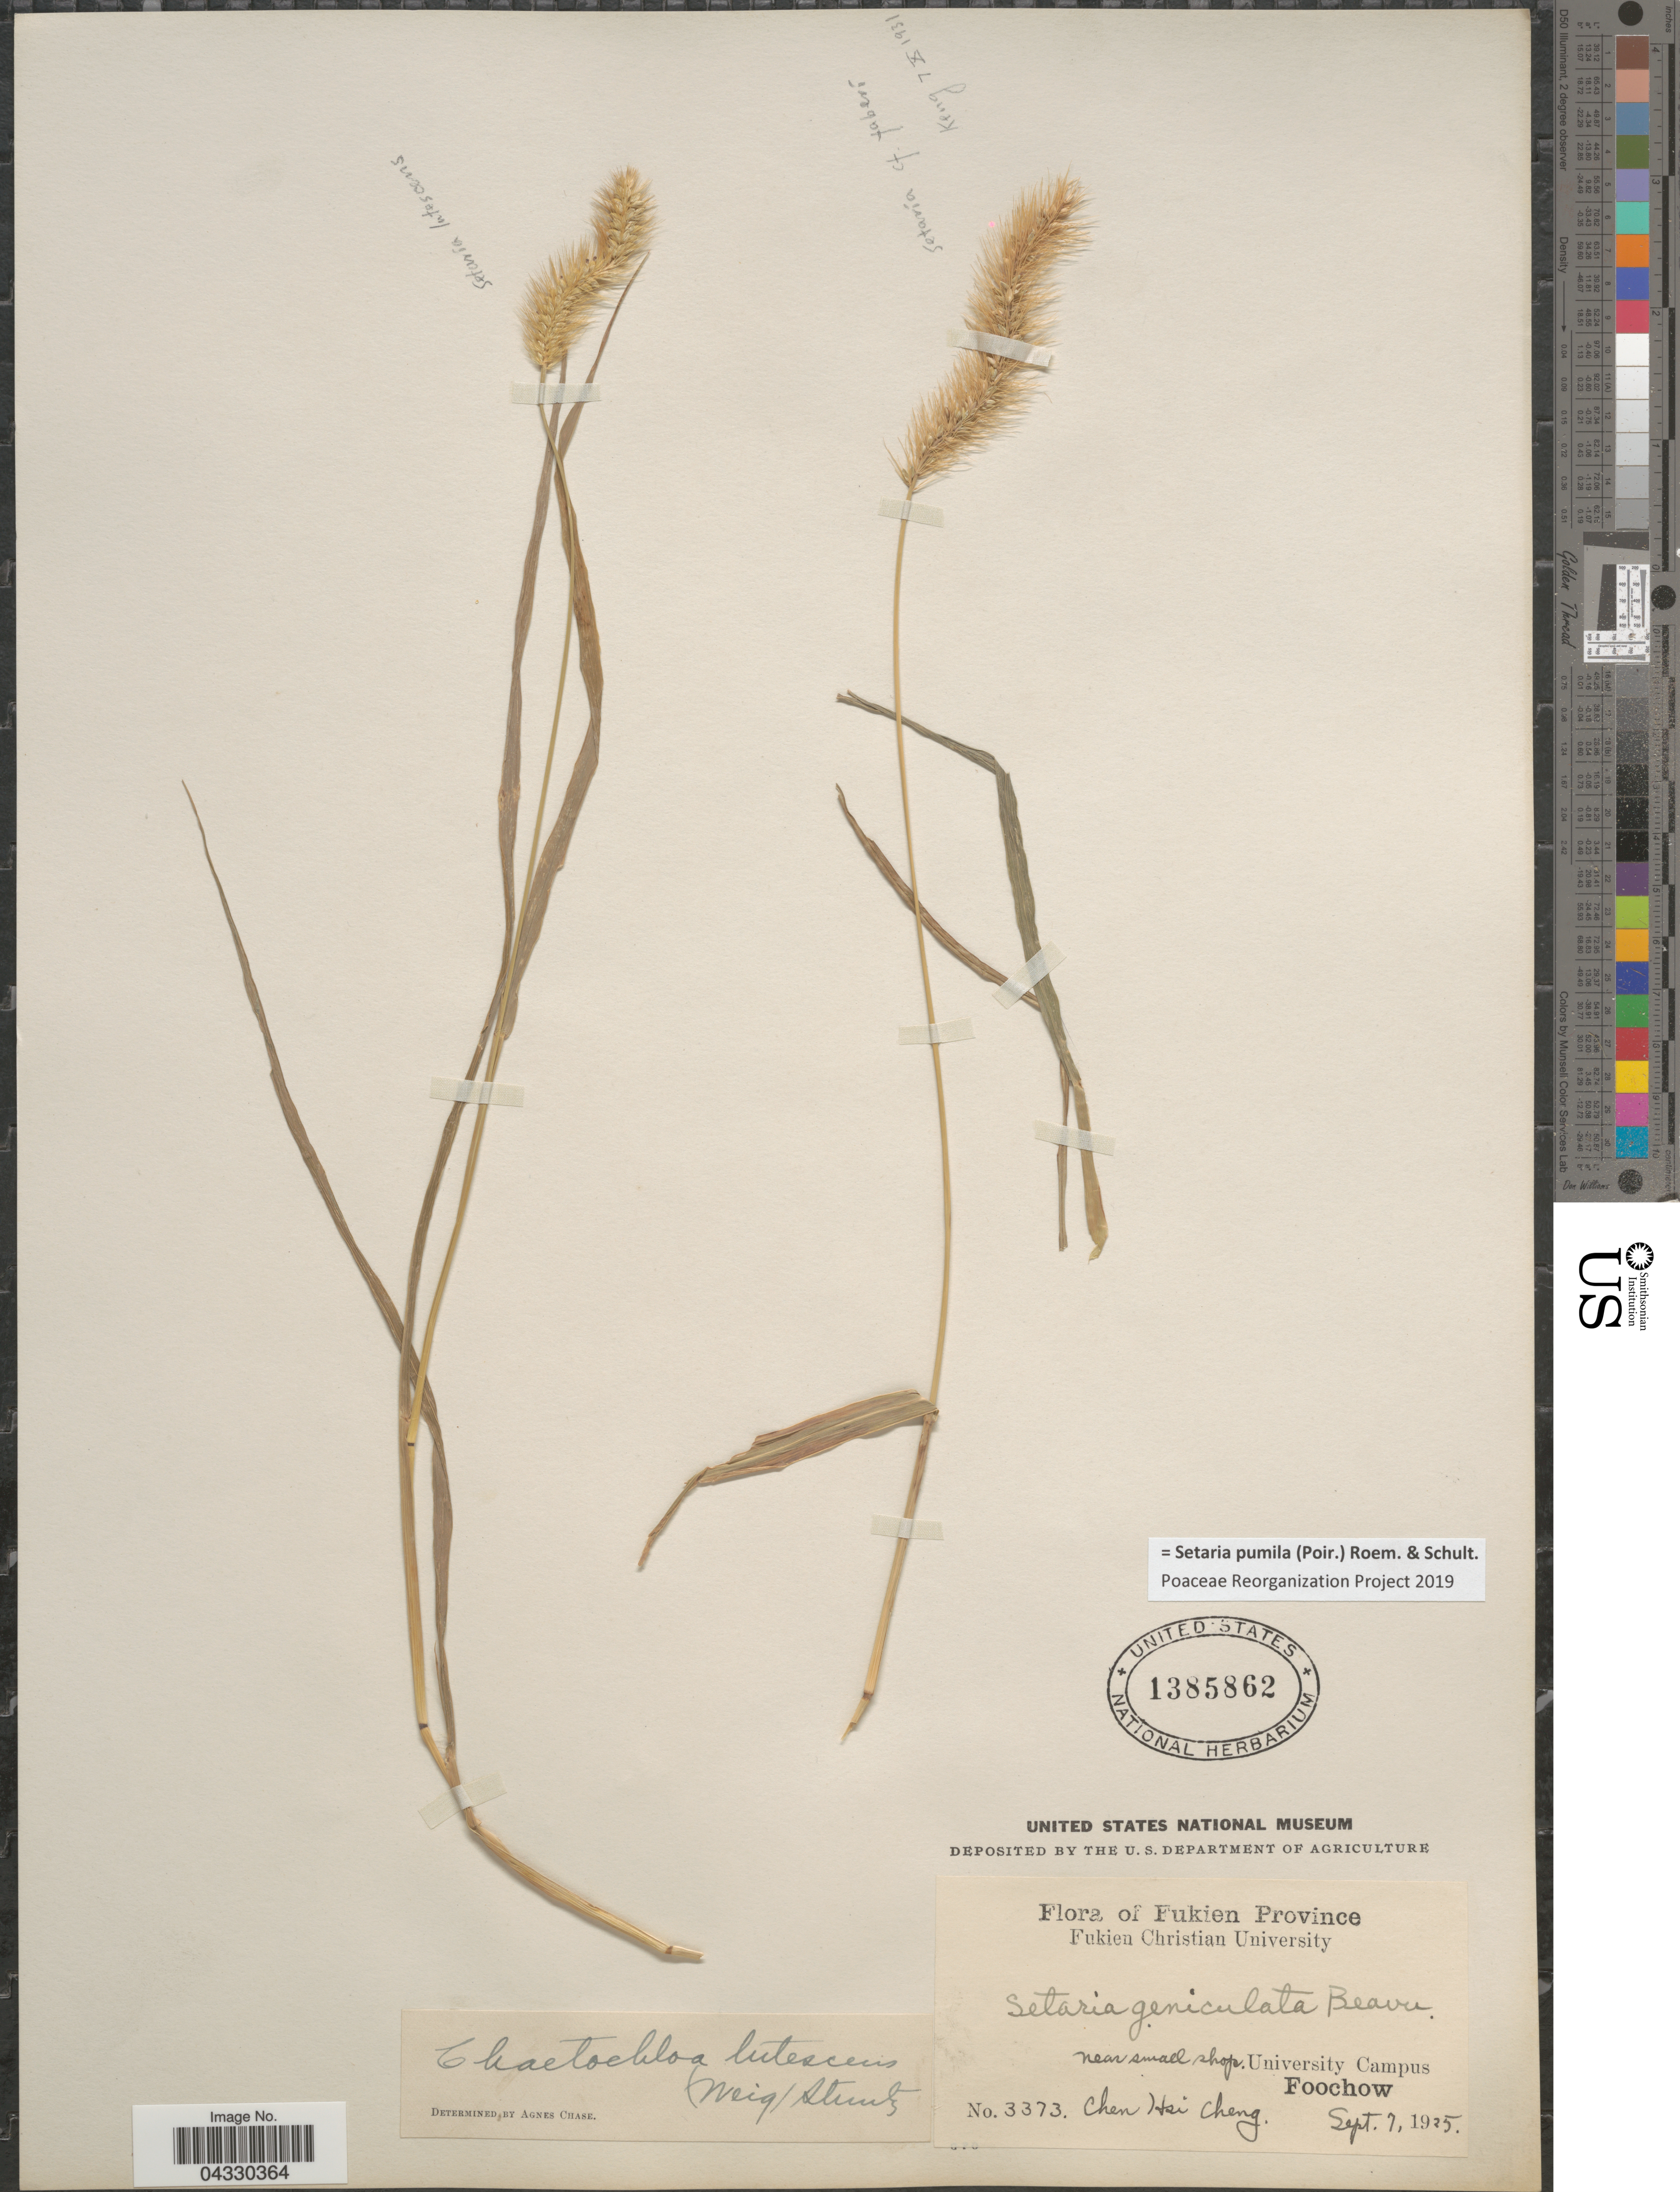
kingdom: Plantae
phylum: Tracheophyta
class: Liliopsida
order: Poales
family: Poaceae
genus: Setaria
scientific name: Setaria pumila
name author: (Poir.) Roem. & Schult.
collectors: Chen Hsi Cheng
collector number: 3373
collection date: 1925-09-07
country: China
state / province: Fujian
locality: Fukien Province. Near small shop. University Campus. Foochow.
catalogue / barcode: US 1385862